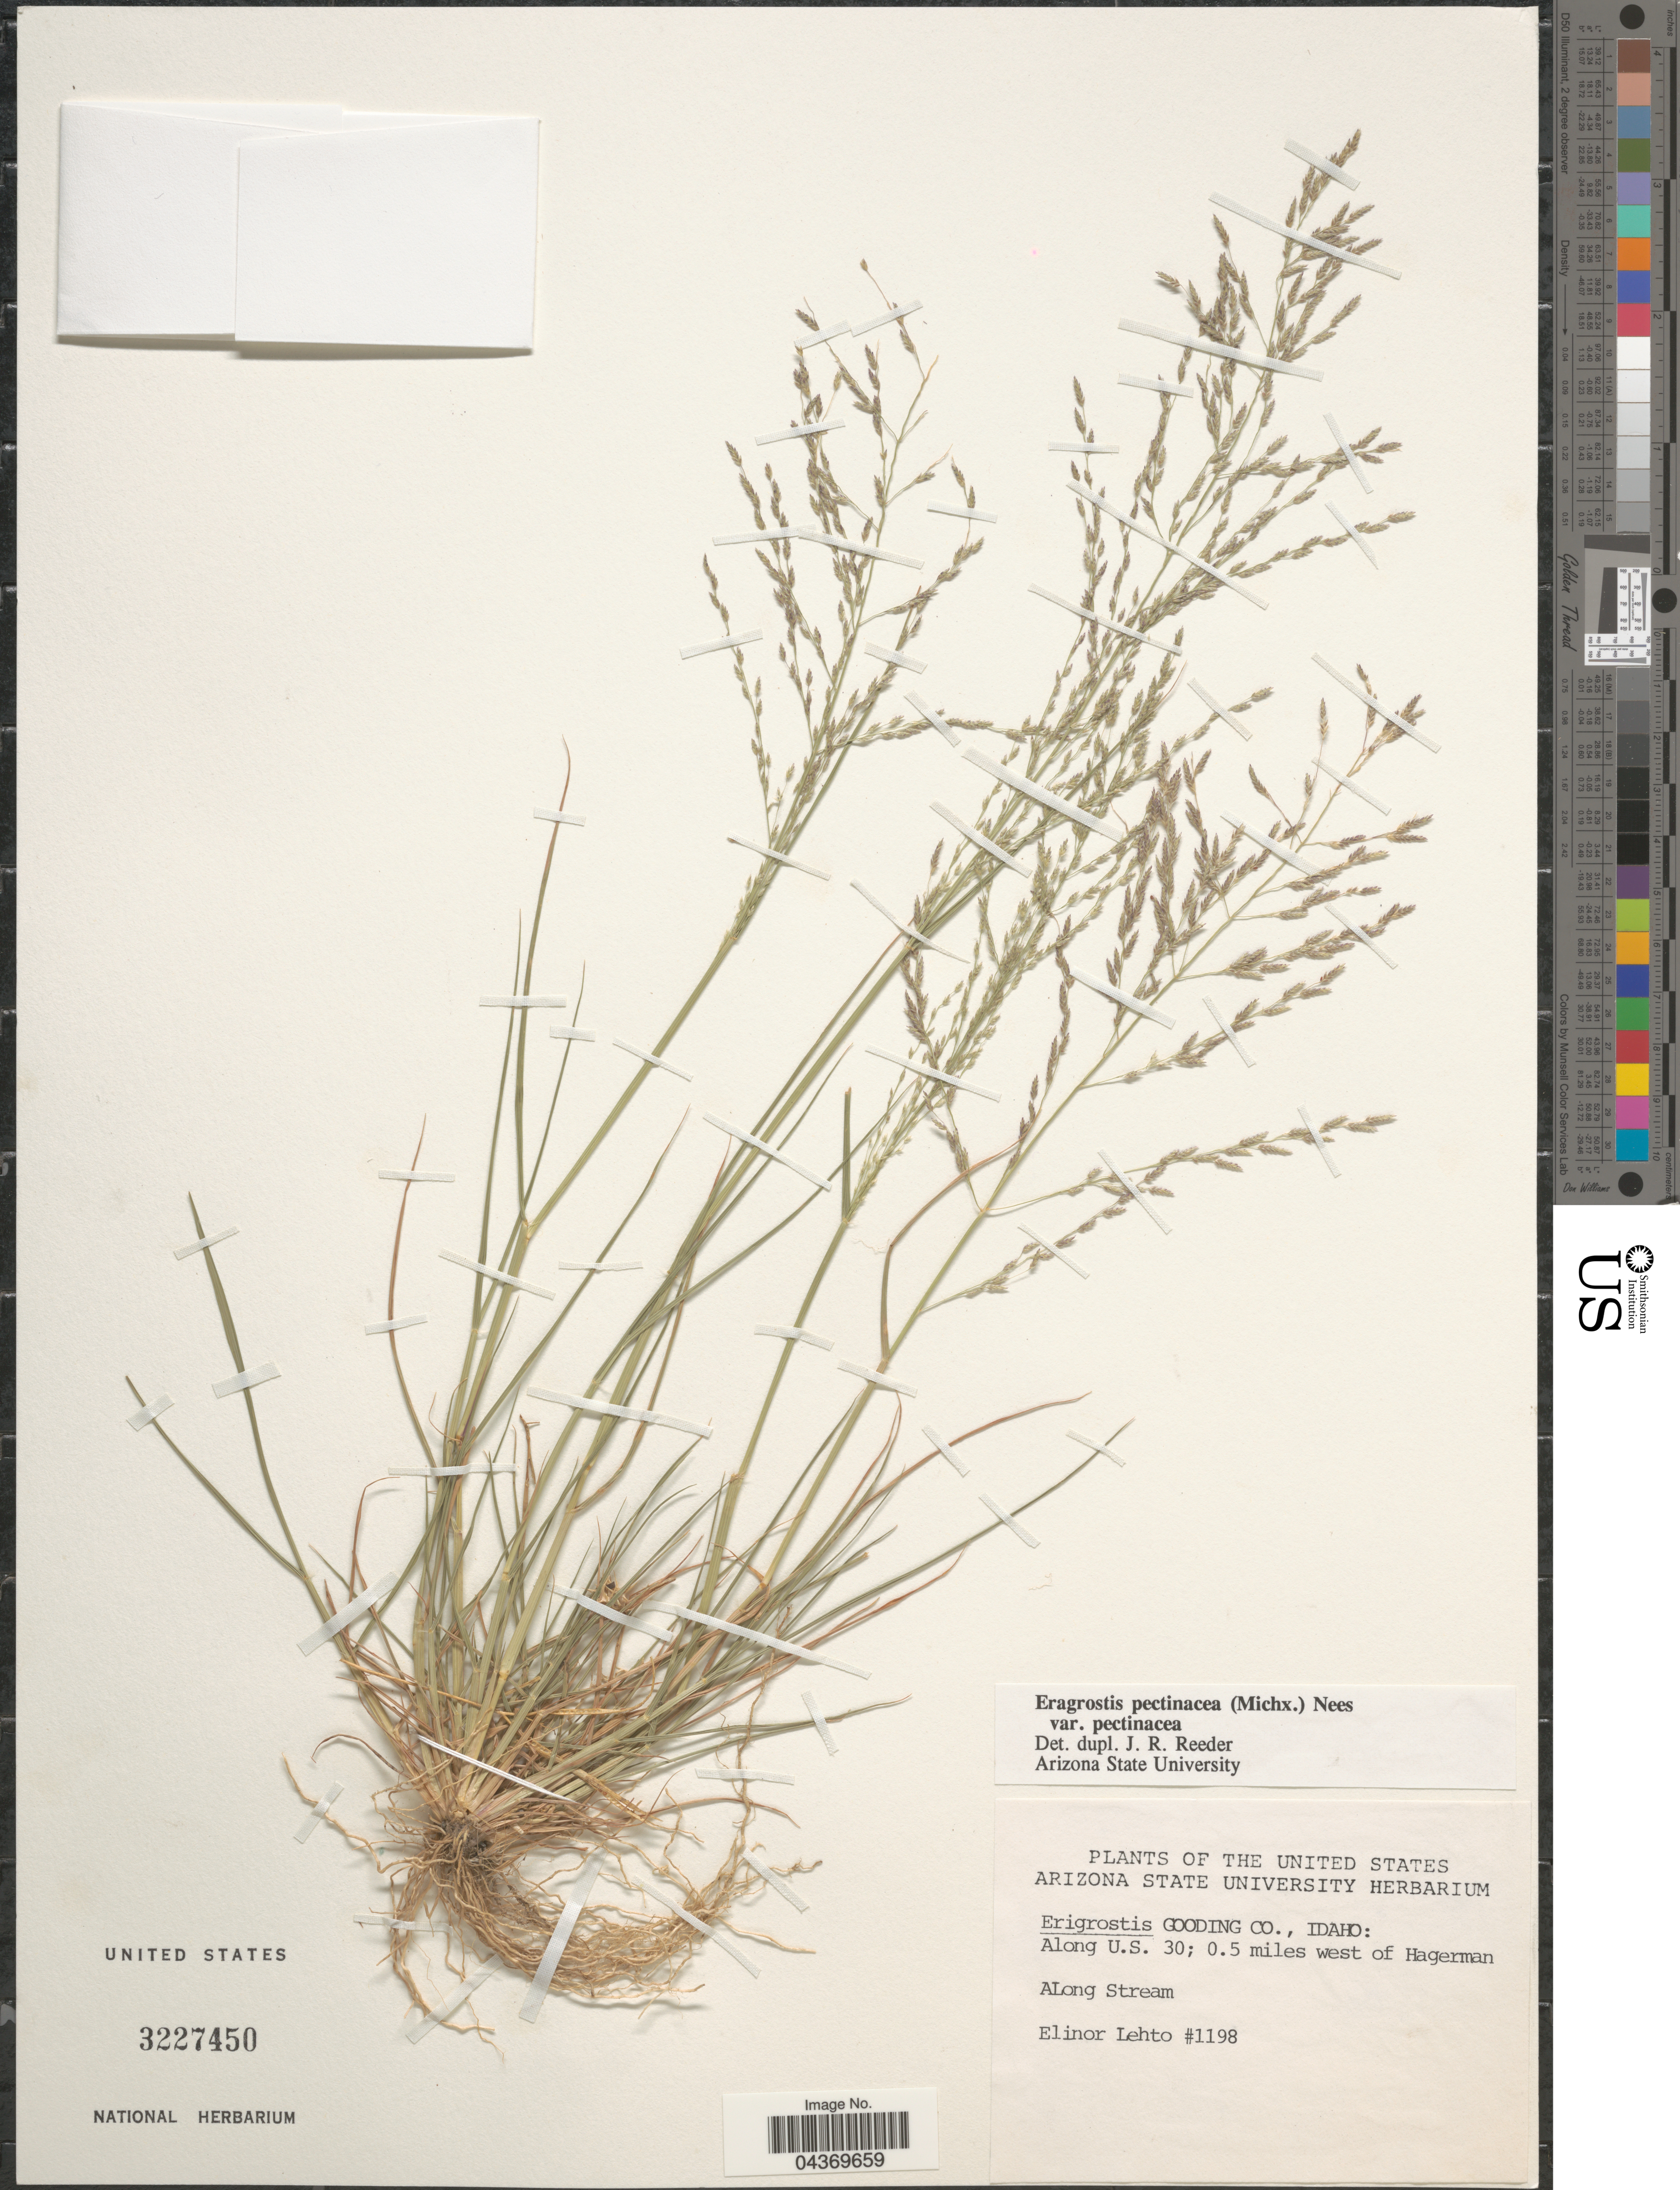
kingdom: Plantae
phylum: Tracheophyta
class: Liliopsida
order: Poales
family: Poaceae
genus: Eragrostis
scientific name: Eragrostis pectinacea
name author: (Michx.) Nees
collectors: E. Lehto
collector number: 1198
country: United States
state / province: Idaho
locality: Gooding Co. Along U.S. 30; 0.5 miles west of Hagerman. Along Stream.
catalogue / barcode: US 3227450